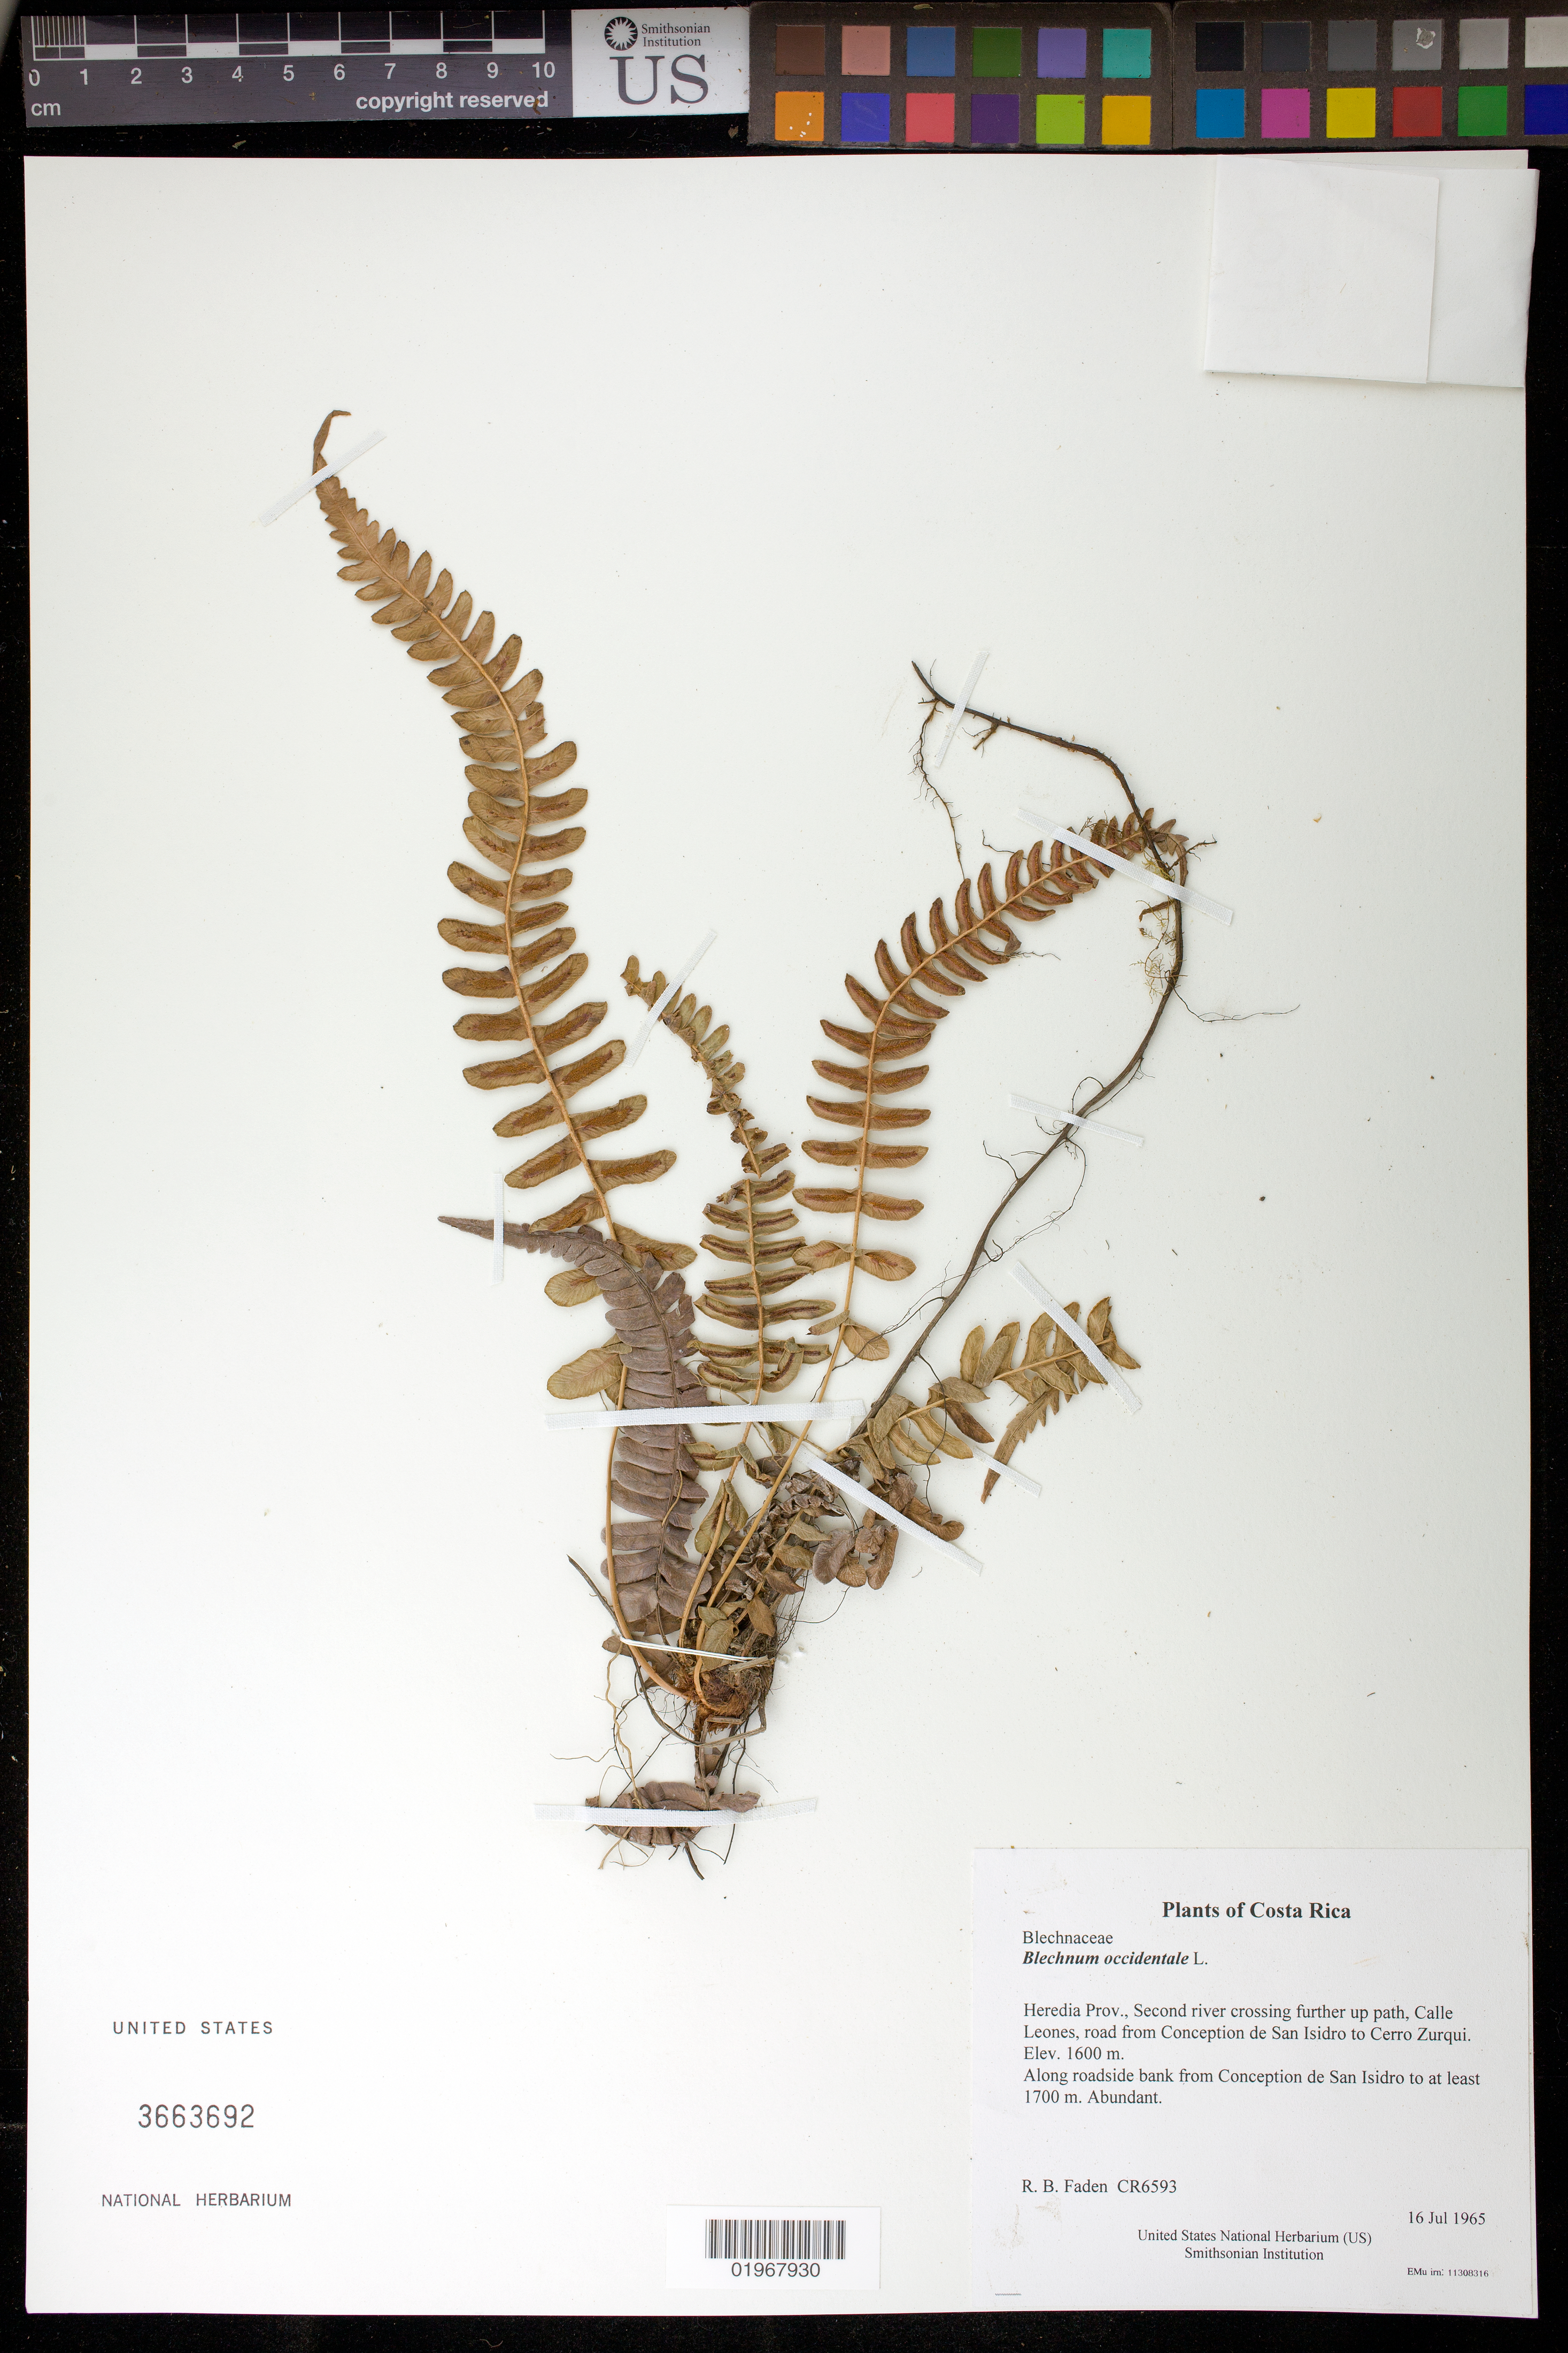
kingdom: Plantae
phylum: Tracheophyta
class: Polypodiopsida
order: Polypodiales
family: Blechnaceae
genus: Blechnum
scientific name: Blechnum occidentale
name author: L.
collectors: R. B. Faden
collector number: CR6593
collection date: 1965-07-16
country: Costa Rica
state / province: Heredia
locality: Second river crossing further up path, Calle Leones, road from Conception de San Isidro to Cerro Zurqui.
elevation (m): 1600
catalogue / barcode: US 3663692